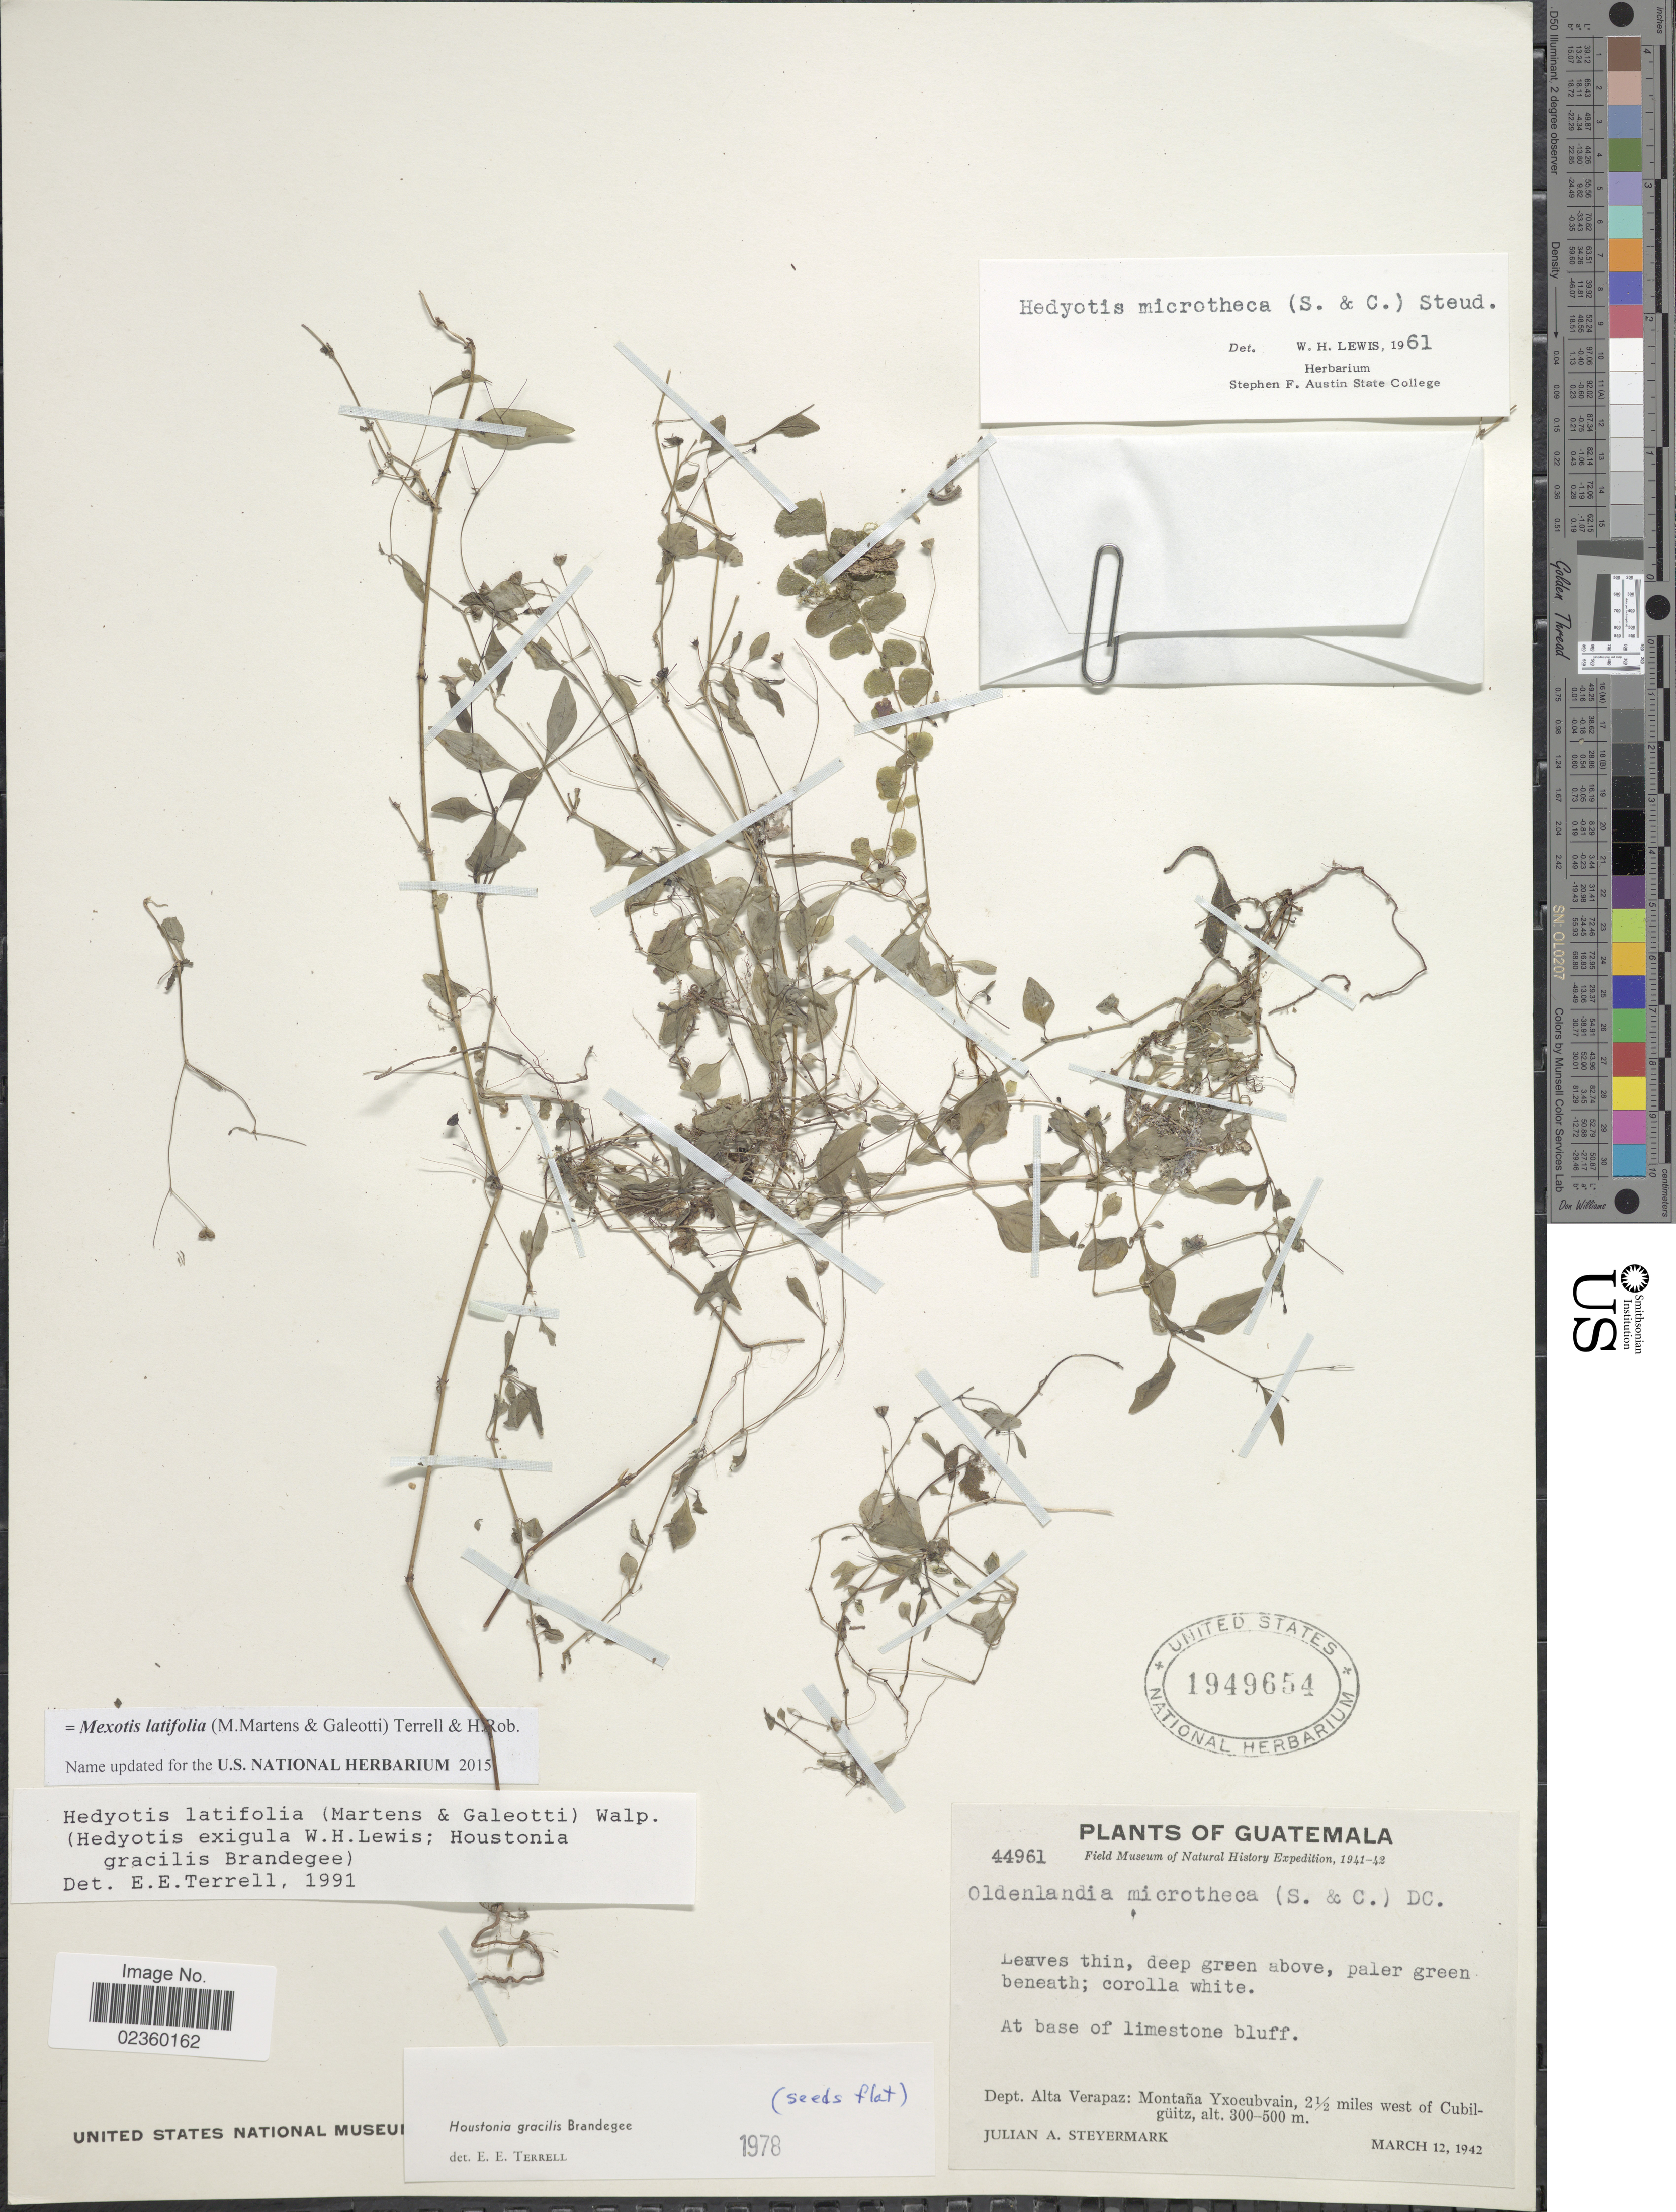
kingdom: Plantae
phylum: Tracheophyta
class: Magnoliopsida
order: Gentianales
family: Rubiaceae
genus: Mexotis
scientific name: Mexotis latifolia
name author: (M. Martens & Galeotti) Terrell & H. Rob.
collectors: J. Steyermark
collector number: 44961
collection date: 1942-03-12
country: Guatemala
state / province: Alta Verapaz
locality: At base of limestone bluff, Dept. Alta Verapaz: Montaña Yxocubvain, 2½ miles west of Cubilgüitz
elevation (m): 300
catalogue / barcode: US 1949654